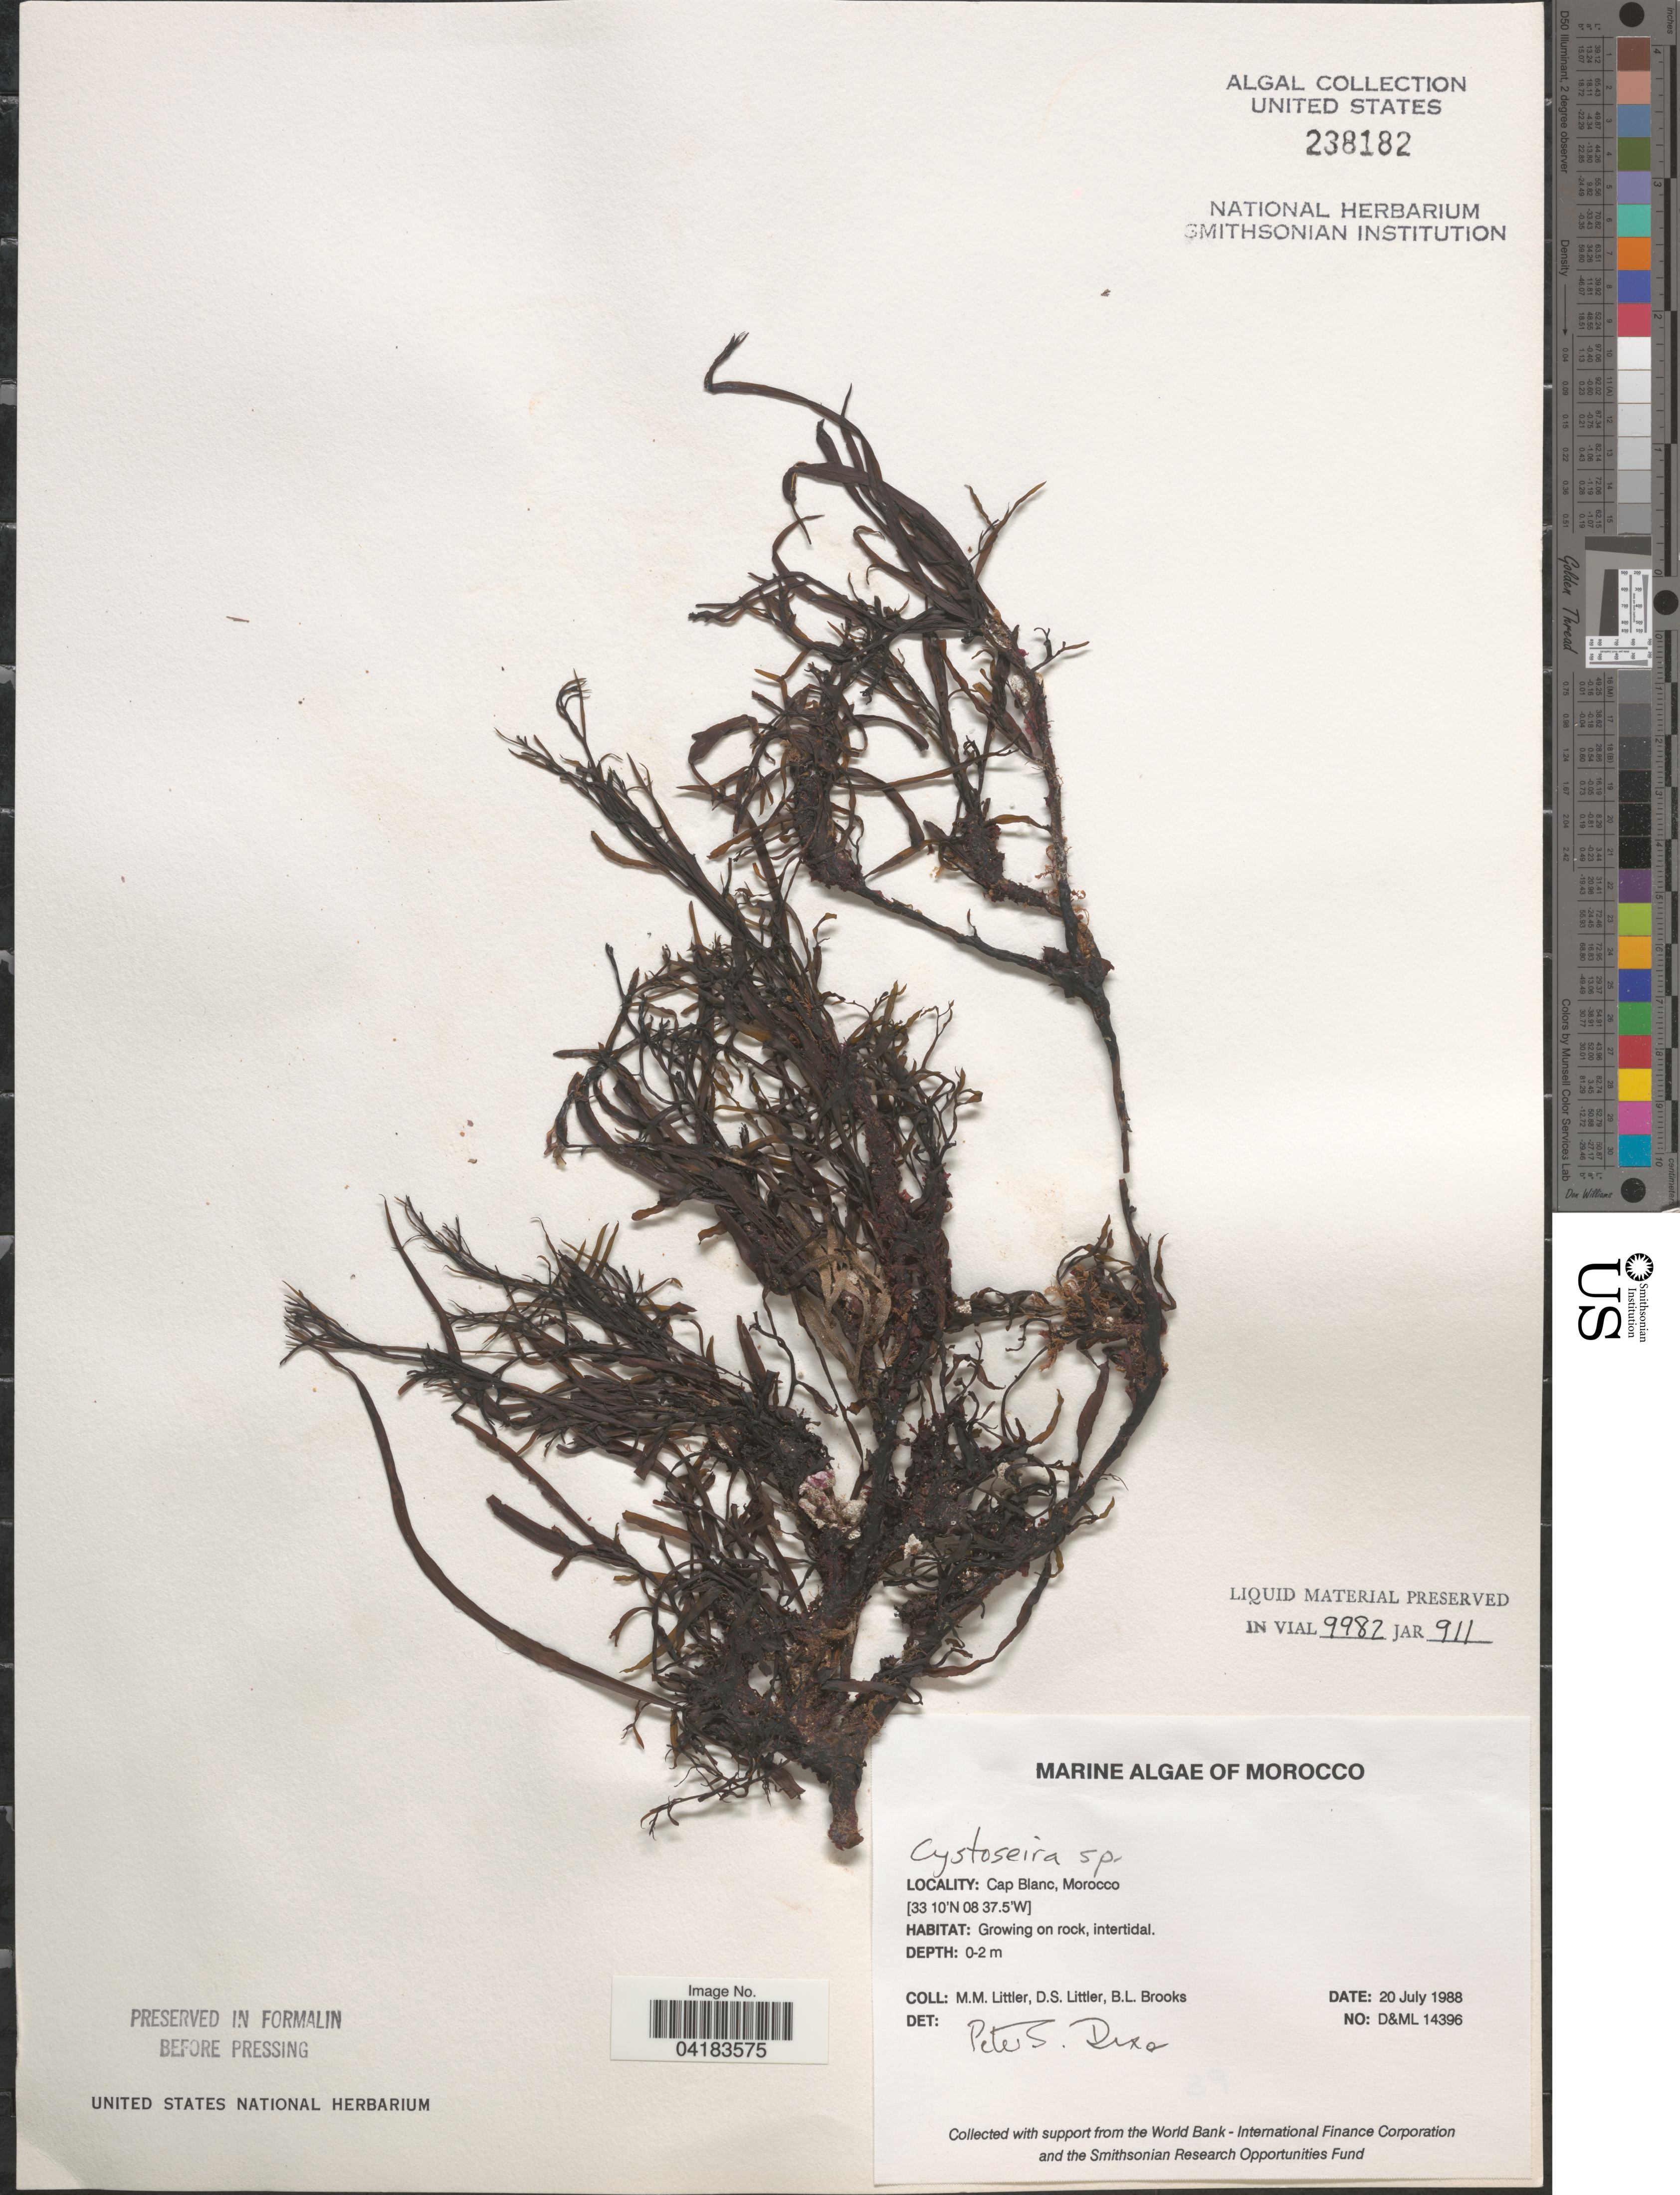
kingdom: Chromista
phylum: Ochrophyta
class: Phaeophyceae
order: Fucales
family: Sargassaceae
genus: Cystoseira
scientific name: Cystoseira sp.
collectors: D. S. Littler & B. Brooks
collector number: D&ML14396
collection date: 1988-07-20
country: Morocco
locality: Cap Blanc.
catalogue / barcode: US 238182